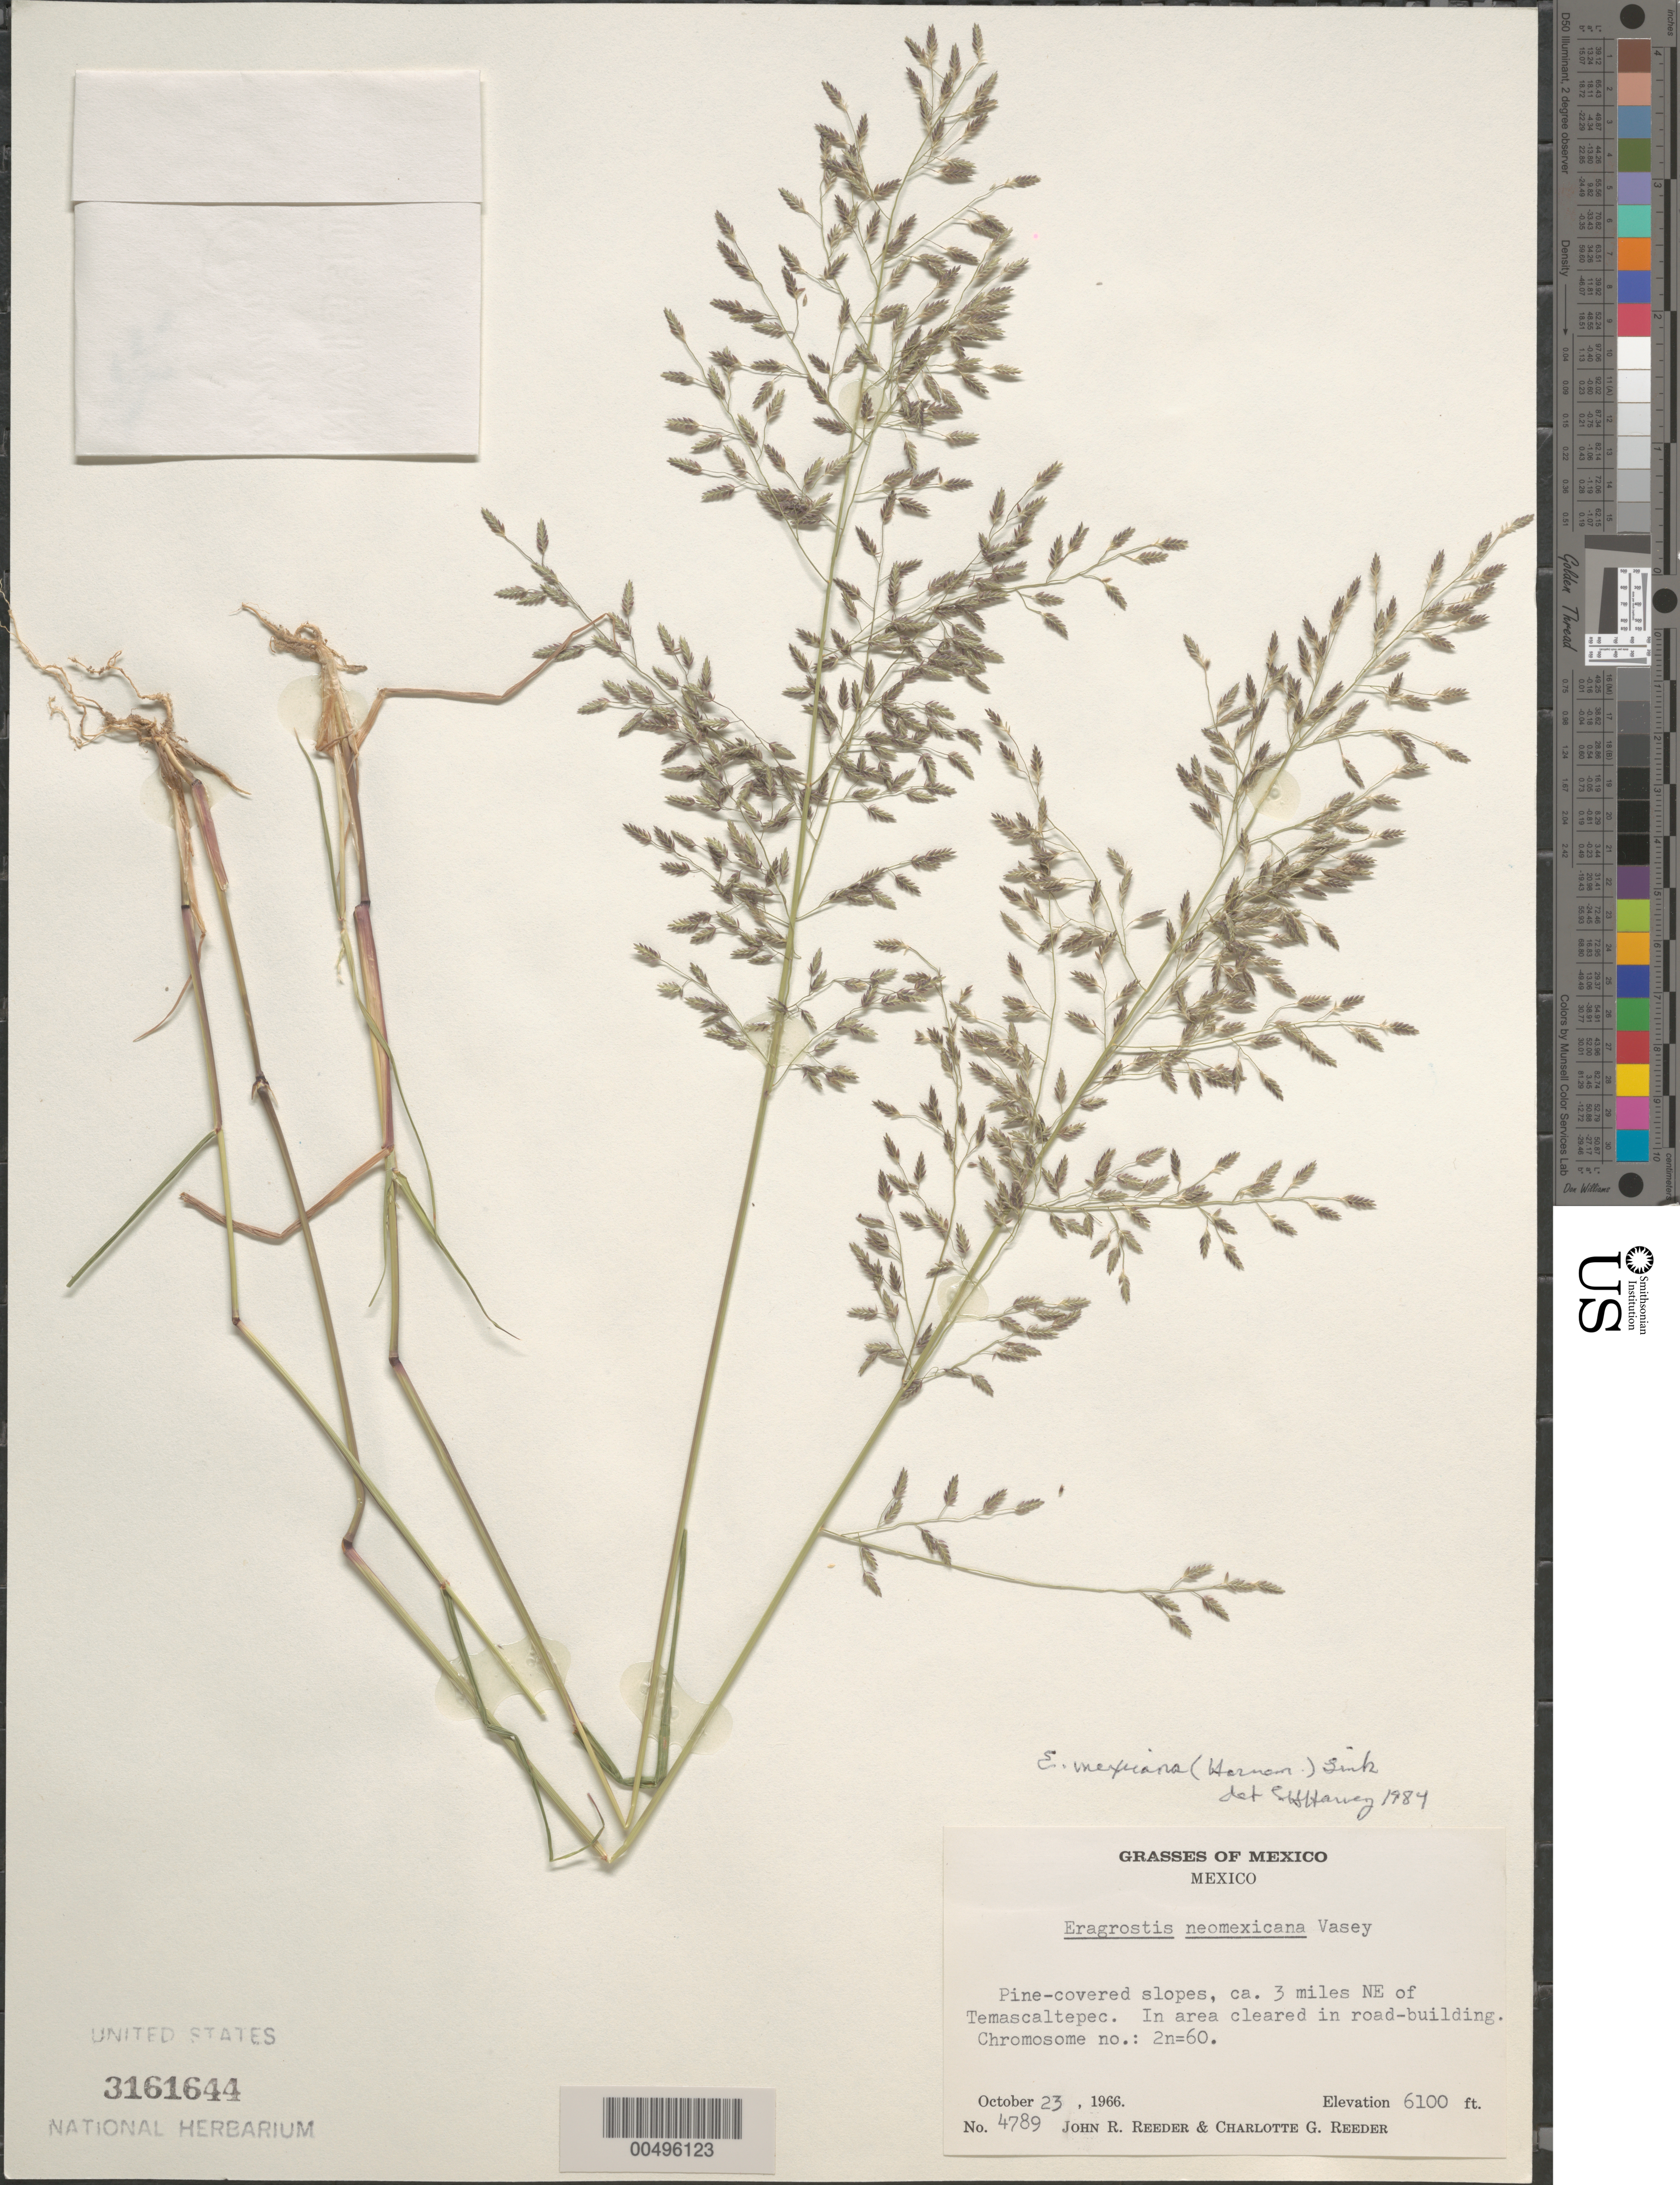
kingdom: Plantae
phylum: Tracheophyta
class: Liliopsida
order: Poales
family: Poaceae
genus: Eragrostis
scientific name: Eragrostis mexicana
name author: (Hornem.) Link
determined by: Harvey, L. H.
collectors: J. R. Reeder & C. G. Reeder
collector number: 4789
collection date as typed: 23 Oct 1966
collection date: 1966-10-23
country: Mexico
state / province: México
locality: Ca. 3 mi NE of Temascaltepec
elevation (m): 1859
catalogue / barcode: US 3161644